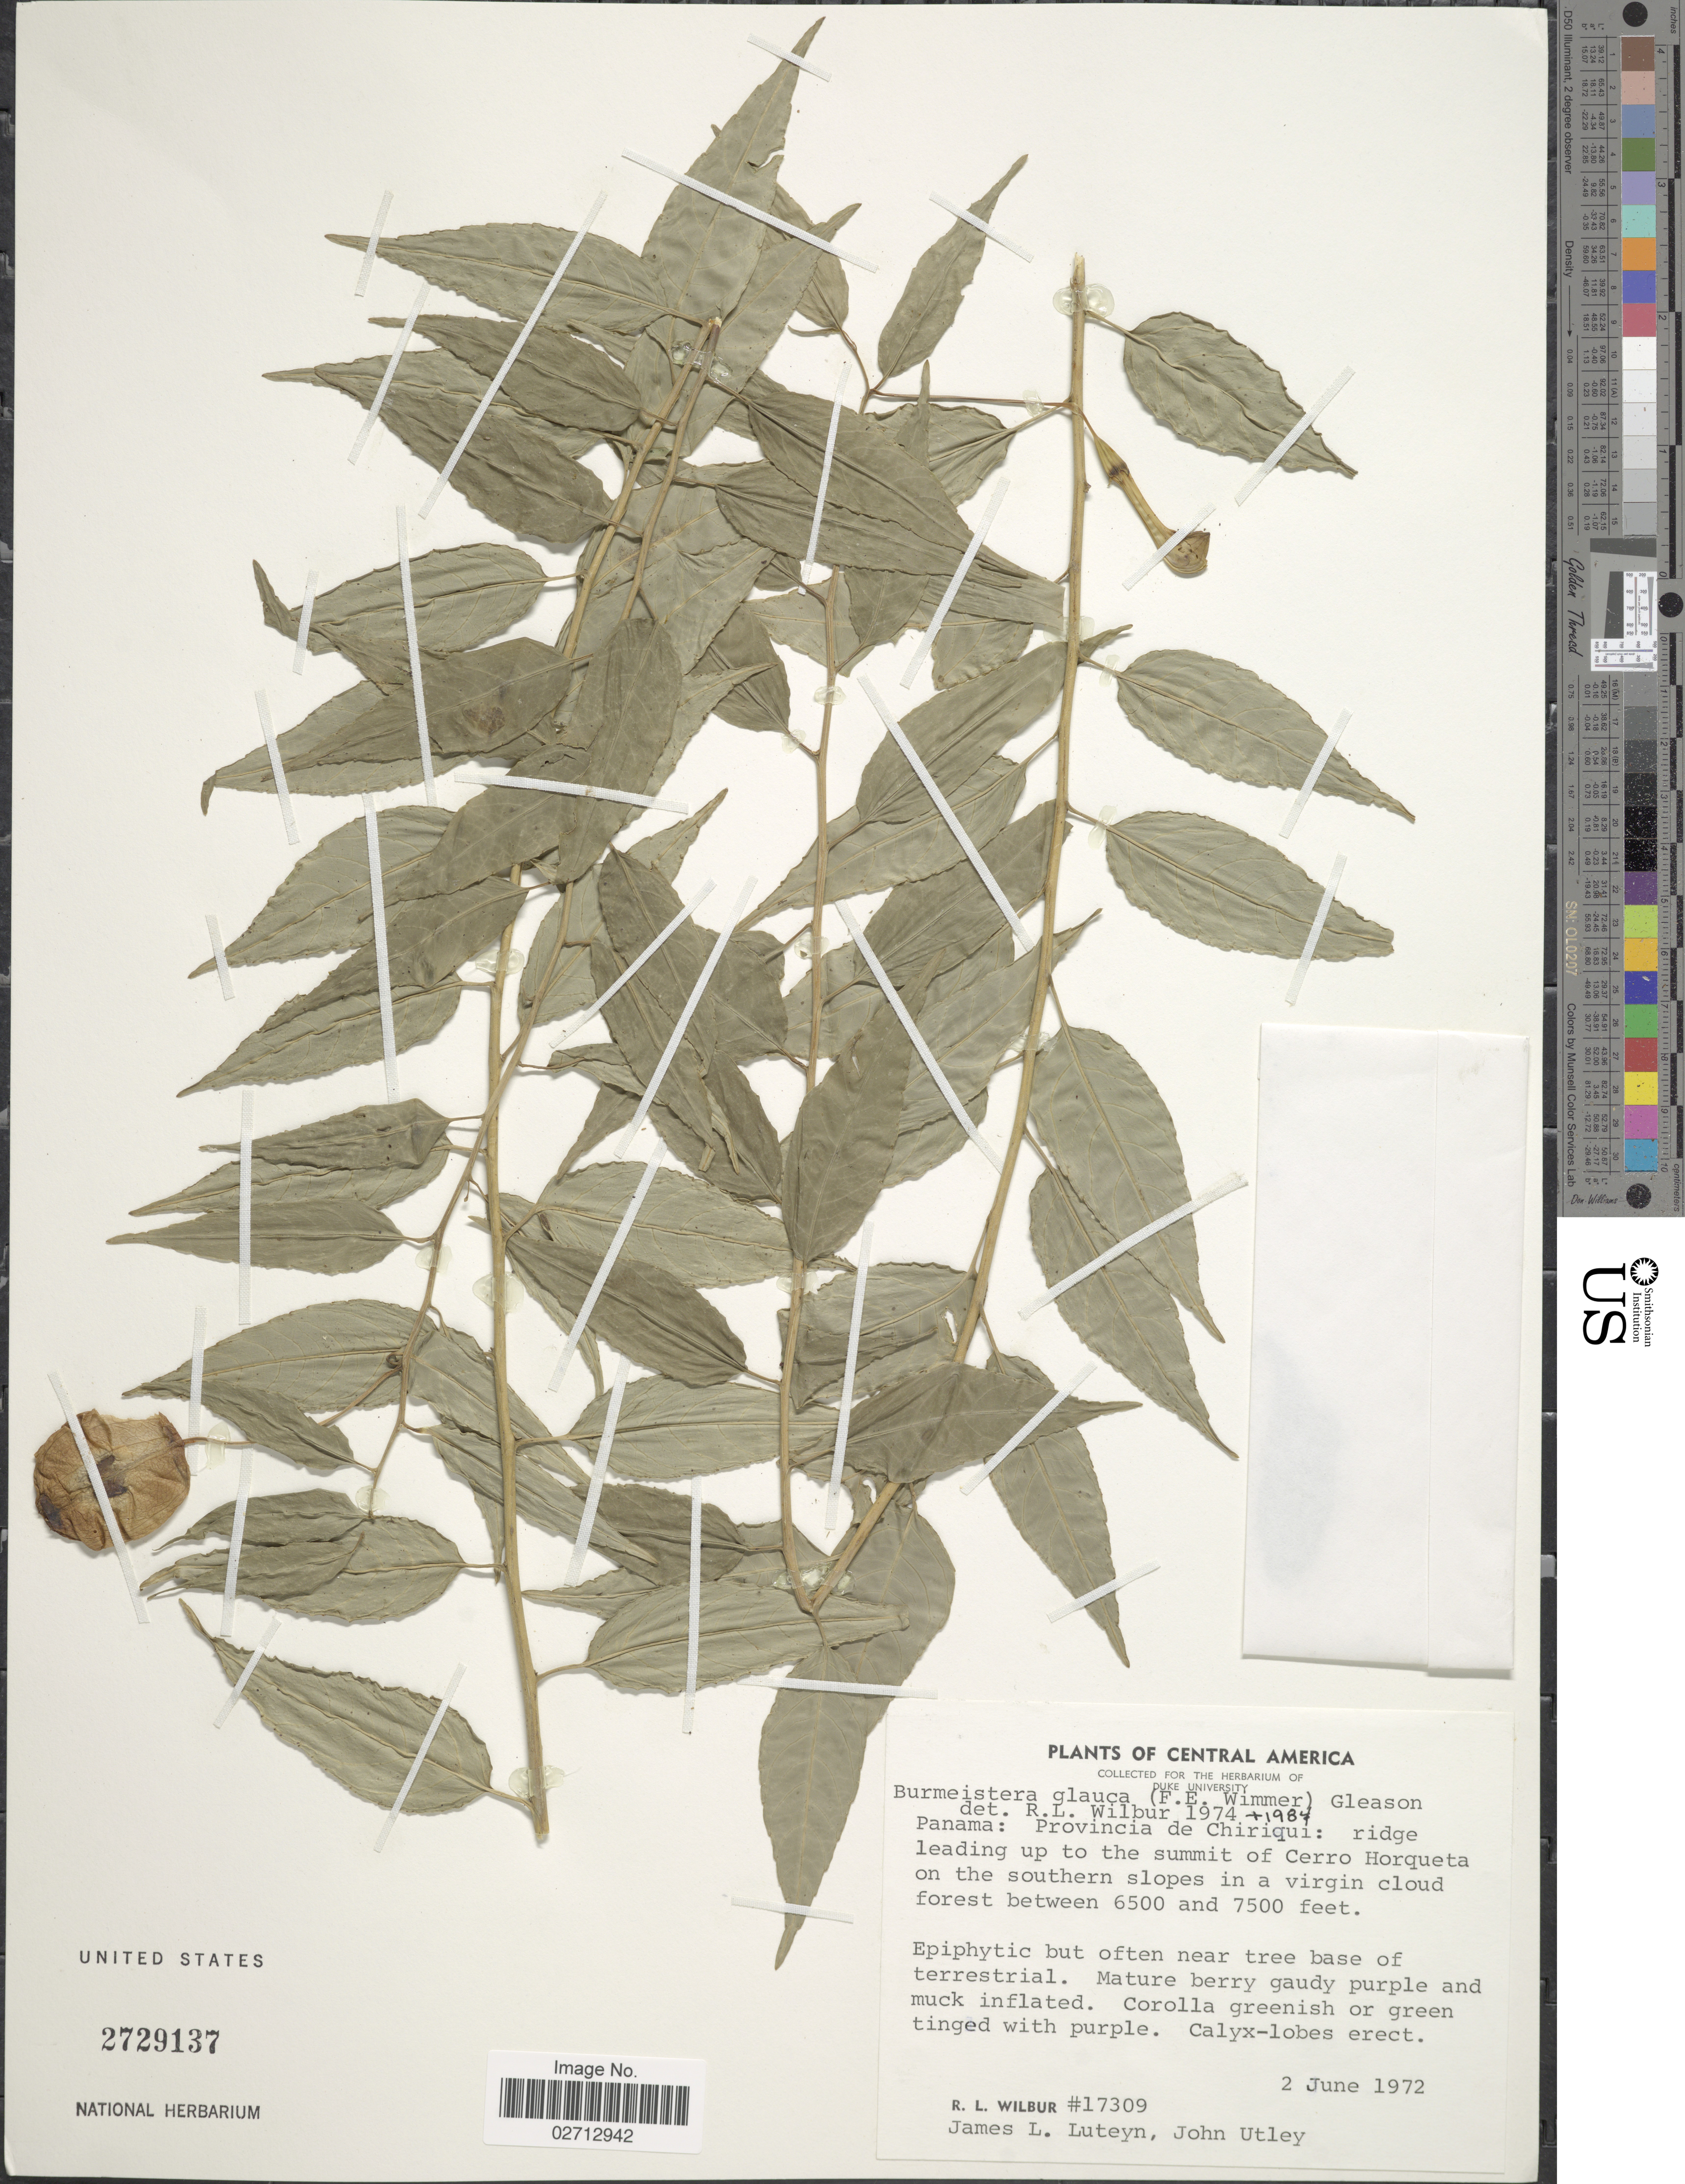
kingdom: Plantae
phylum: Tracheophyta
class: Magnoliopsida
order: Asterales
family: Campanulaceae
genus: Burmeistera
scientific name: Burmeistera glauca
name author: (E. Wimm.) Gleason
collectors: R. L. Wilbur, J. L. Luteyn & J. F. Utley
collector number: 17309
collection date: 1972-06-02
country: Panama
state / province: Chiriqui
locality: Ridge leading up to the summit of Cerro Horqueta on the southern slopes in a virgin cloud forest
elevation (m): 1981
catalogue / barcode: US 2729137